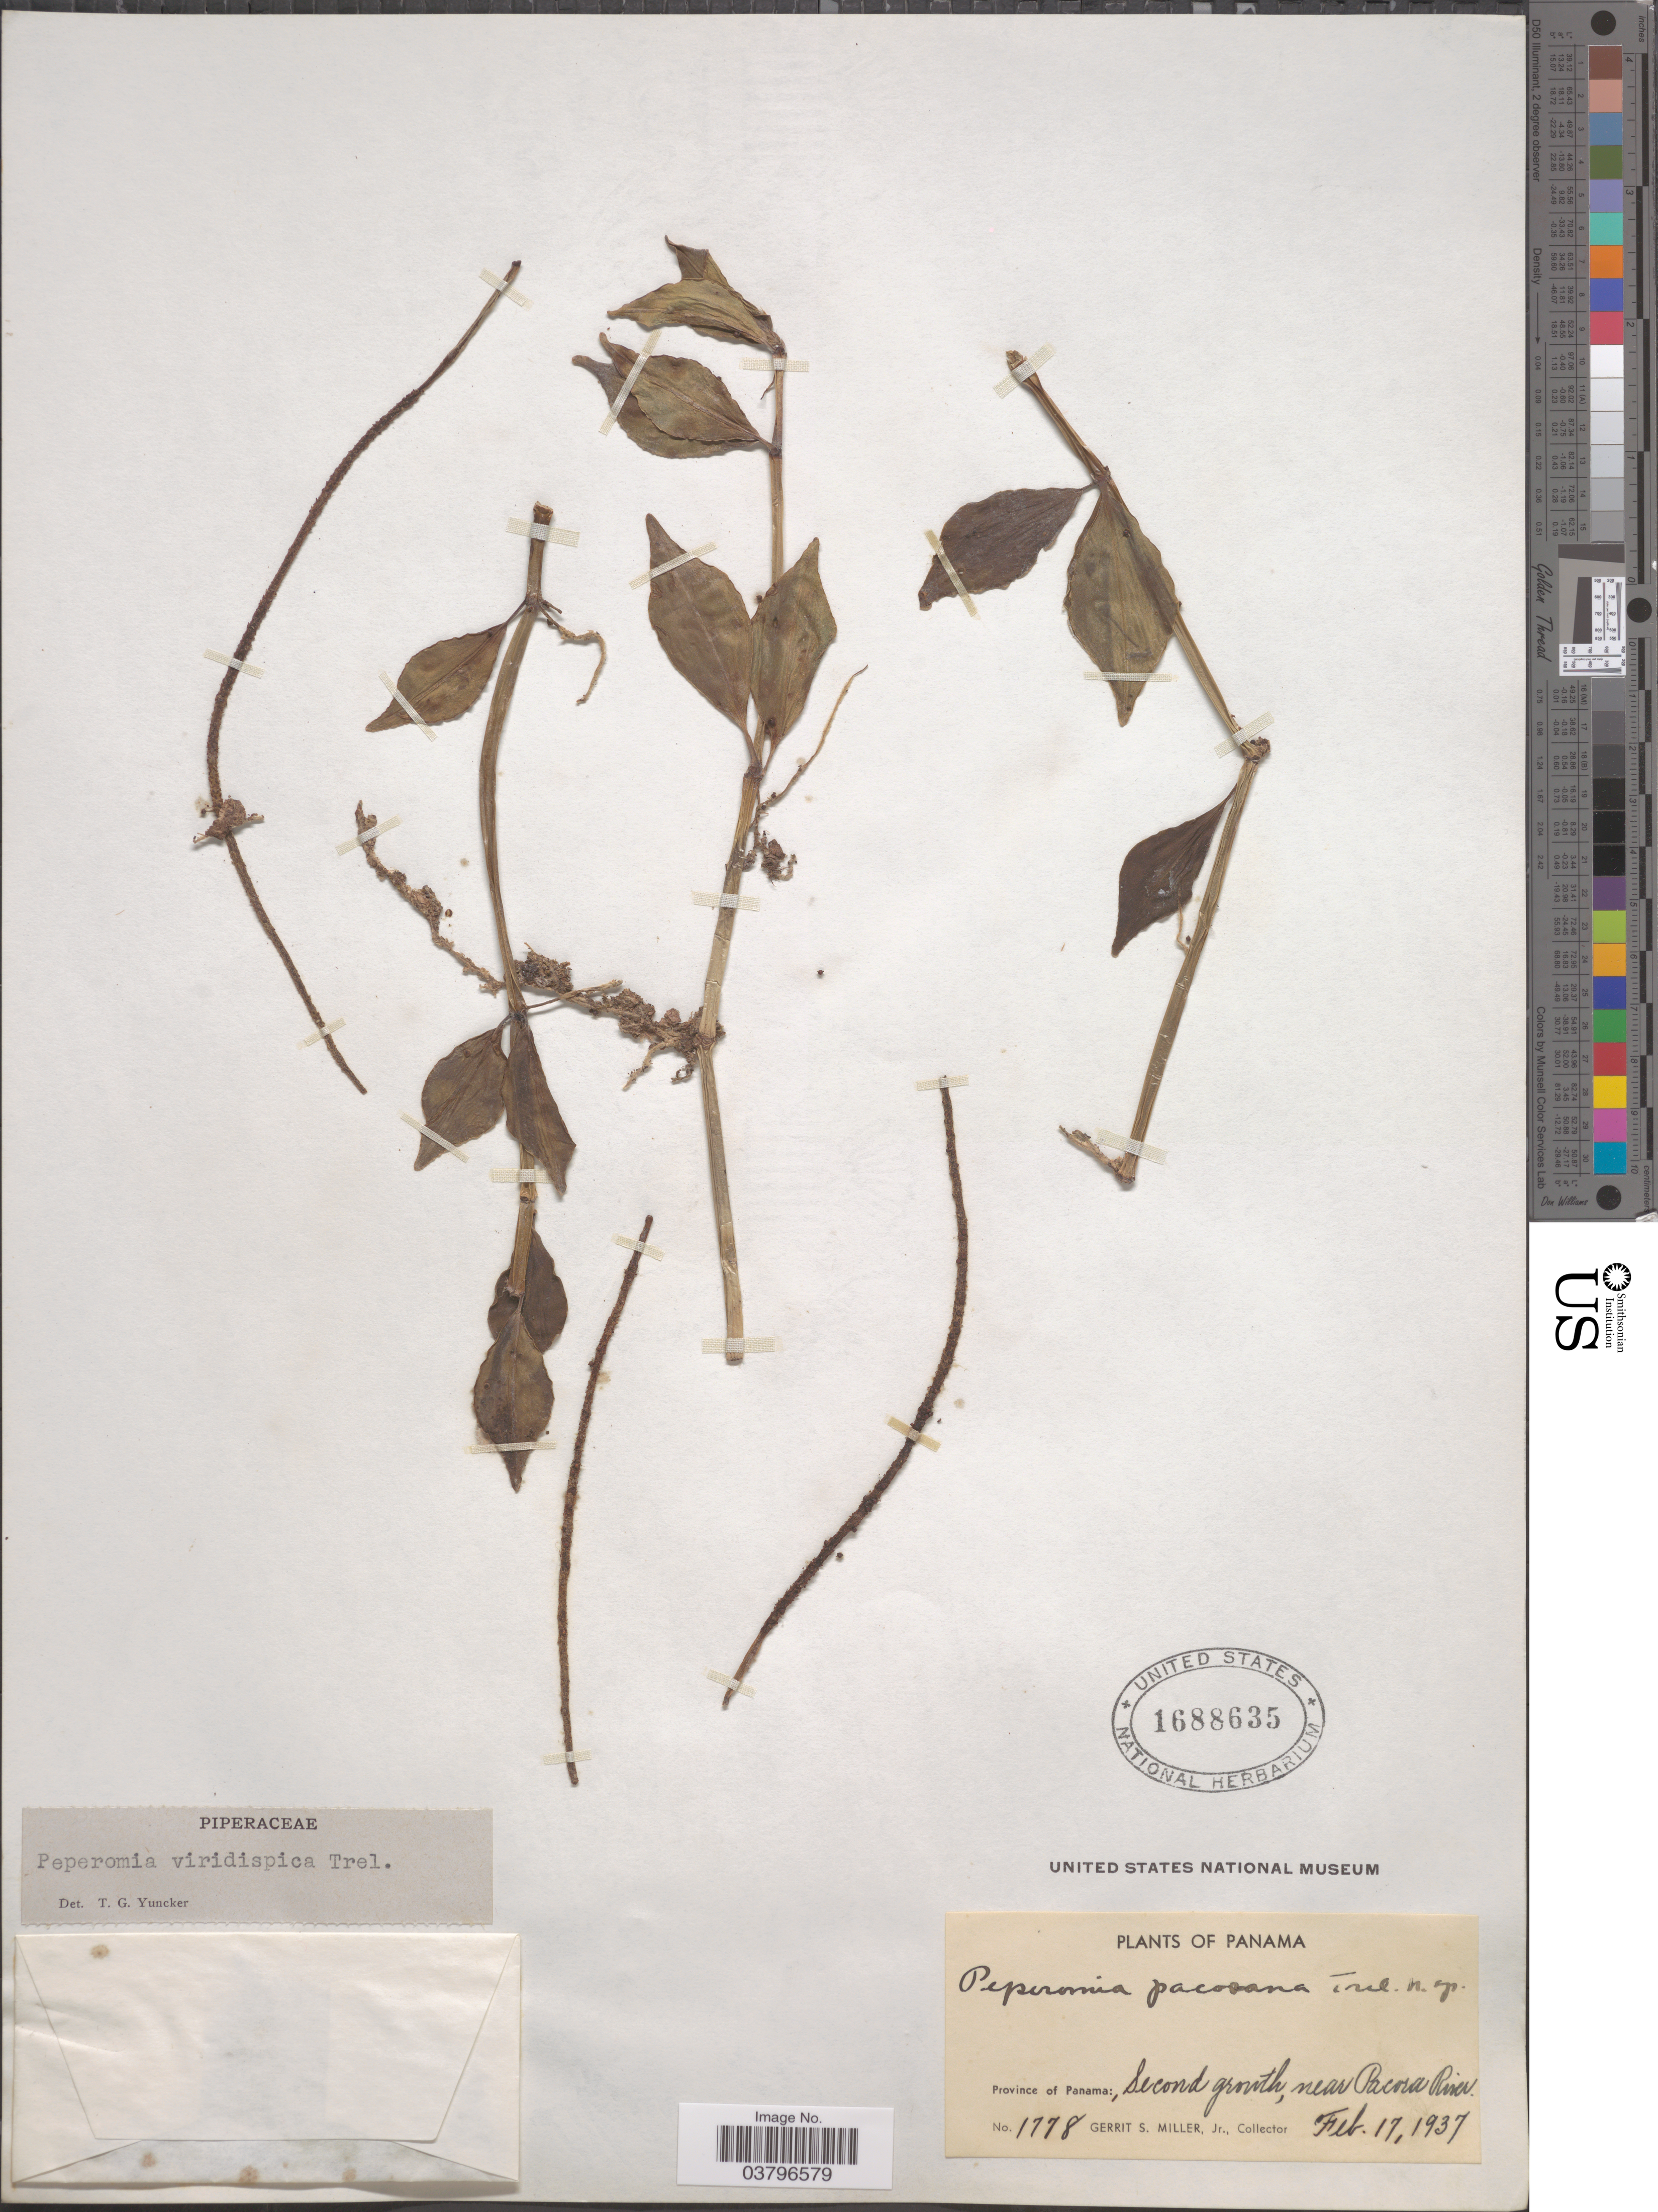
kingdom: Plantae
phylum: Tracheophyta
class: Magnoliopsida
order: Piperales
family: Piperaceae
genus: Peperomia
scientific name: Peperomia angustata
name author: Kunth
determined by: Jiménez, José Estaban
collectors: G. S. Miller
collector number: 1778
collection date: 1937-02-17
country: Panama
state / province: Panamá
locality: Second growth, near Pacora River.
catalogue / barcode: US 1688635